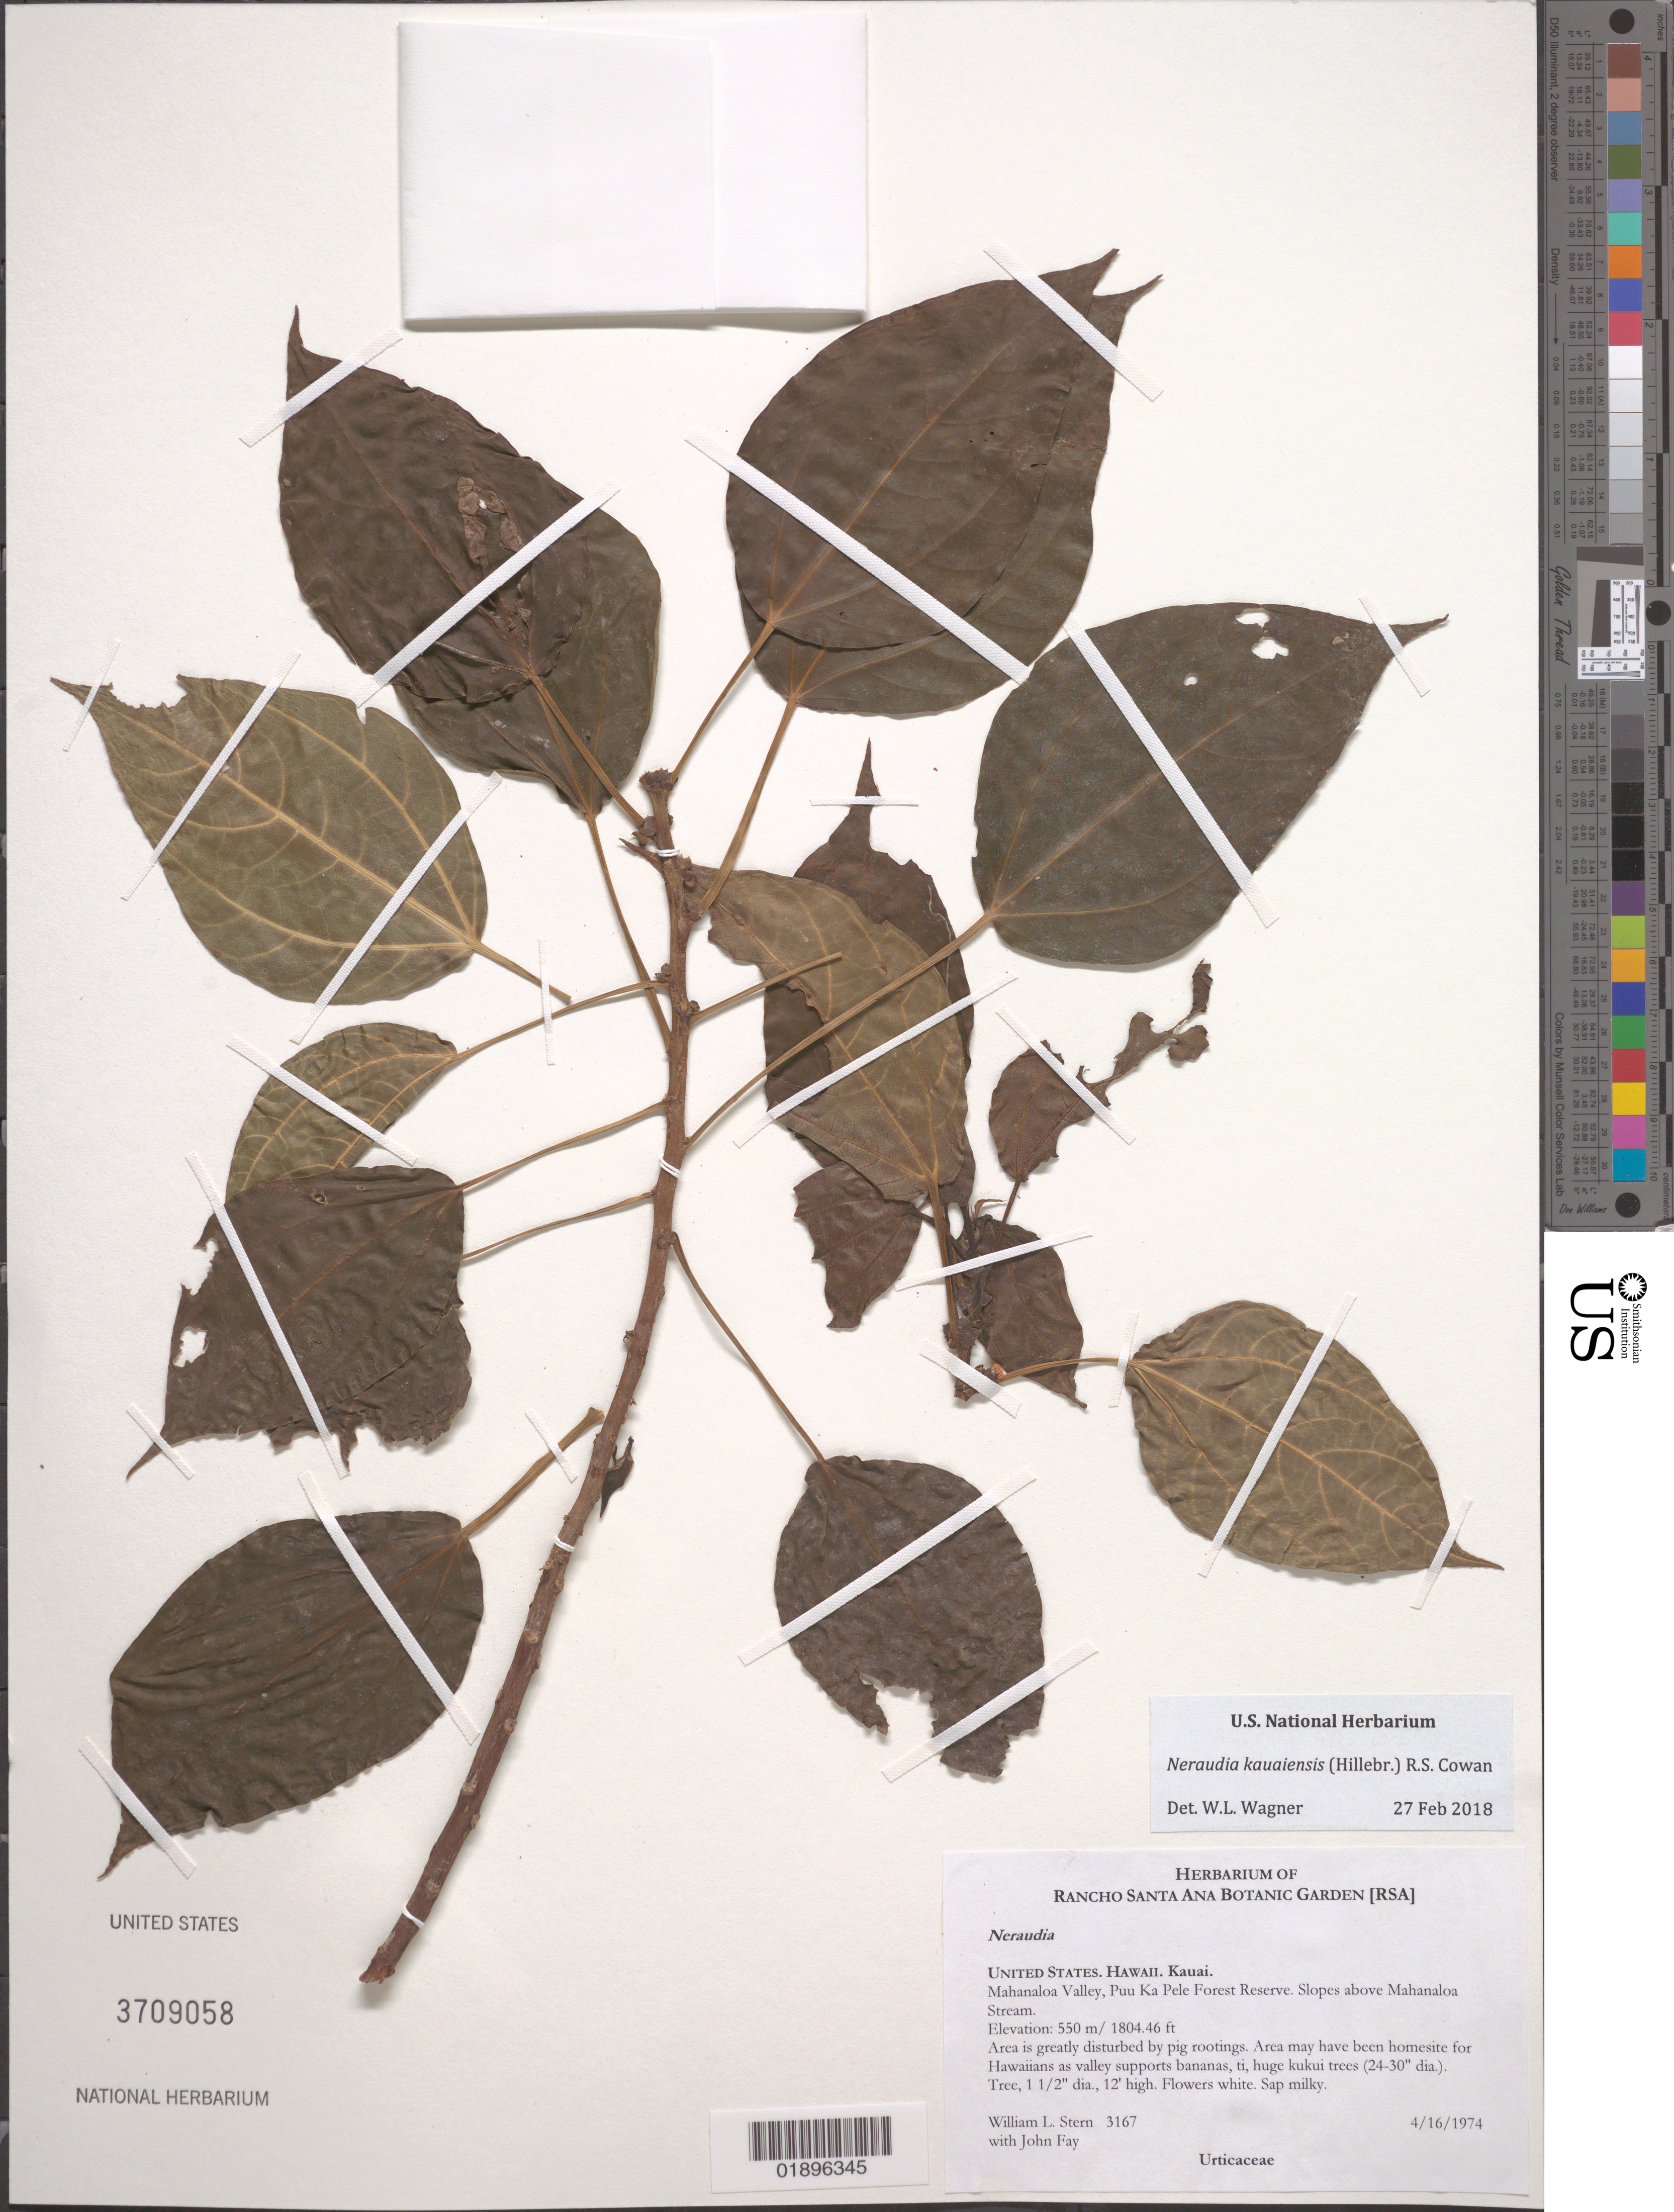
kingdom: Plantae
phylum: Tracheophyta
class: Magnoliopsida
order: Rosales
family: Urticaceae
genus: Neraudia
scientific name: Neraudia kauaiensis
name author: (Hillebr.) R.S. Cowan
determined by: Wagner, W. L., (BOT), Smithsonian Institution - National Museum of Natural History (UNITED STATES)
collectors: W. L. Stern & J. Fay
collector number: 3167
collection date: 1974-04-16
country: United States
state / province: Hawaii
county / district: Kauai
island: Kaua'i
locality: Mahanaloa Valley, Pu'u Ka Pele Forest Reserve, slopes above Mahanaloa Stream.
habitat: Area is greatly disturbed by pig rootings. Area may have been homesite for Hawaiians.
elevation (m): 550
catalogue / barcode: US 3709058